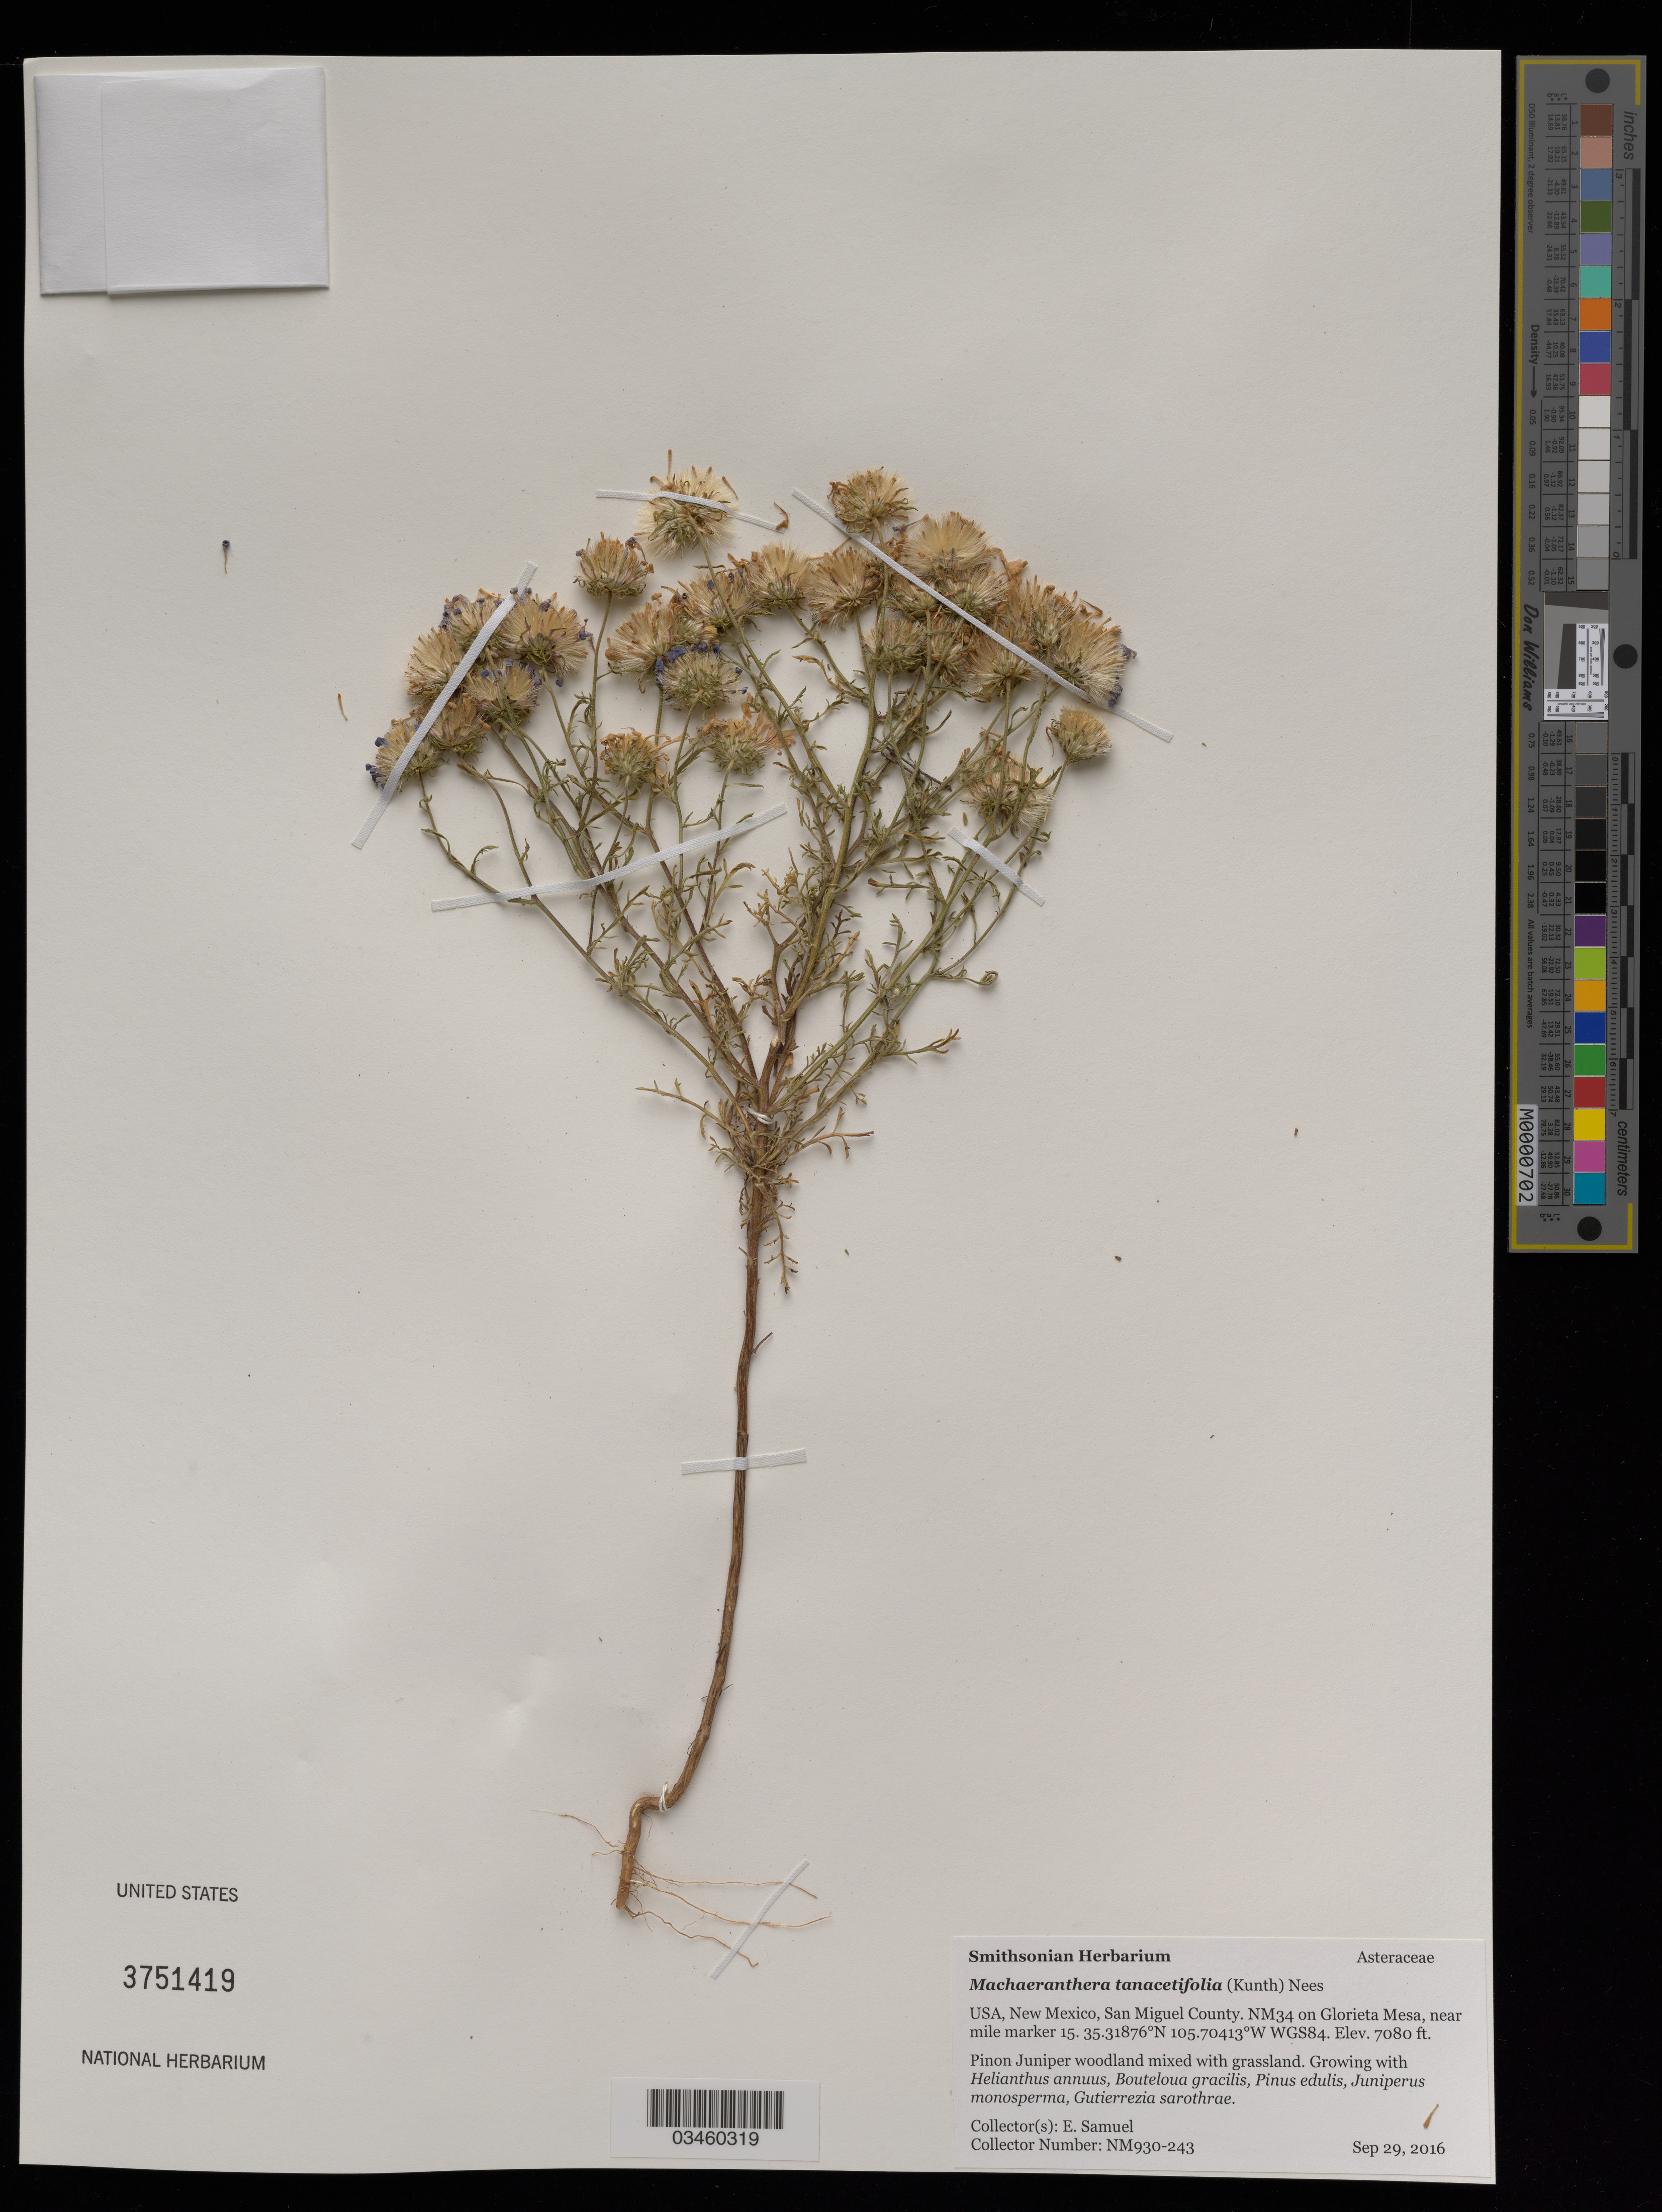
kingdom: Plantae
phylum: Tracheophyta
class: Magnoliopsida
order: Asterales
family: Asteraceae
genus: Machaeranthera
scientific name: Machaeranthera tanacetifolia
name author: (Kunth) Nees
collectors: E. Samuel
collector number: NM930-243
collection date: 2016-09-29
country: United States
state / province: New Mexico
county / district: San Miguel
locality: Glorieta Mesa, NM34, near mile marker 15.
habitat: Pinon Juniper woodland mixed with grassland. With Helianthus annuus, Bouteloua gracilis, Pinus edulis, ect.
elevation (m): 2158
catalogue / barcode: US 3751419